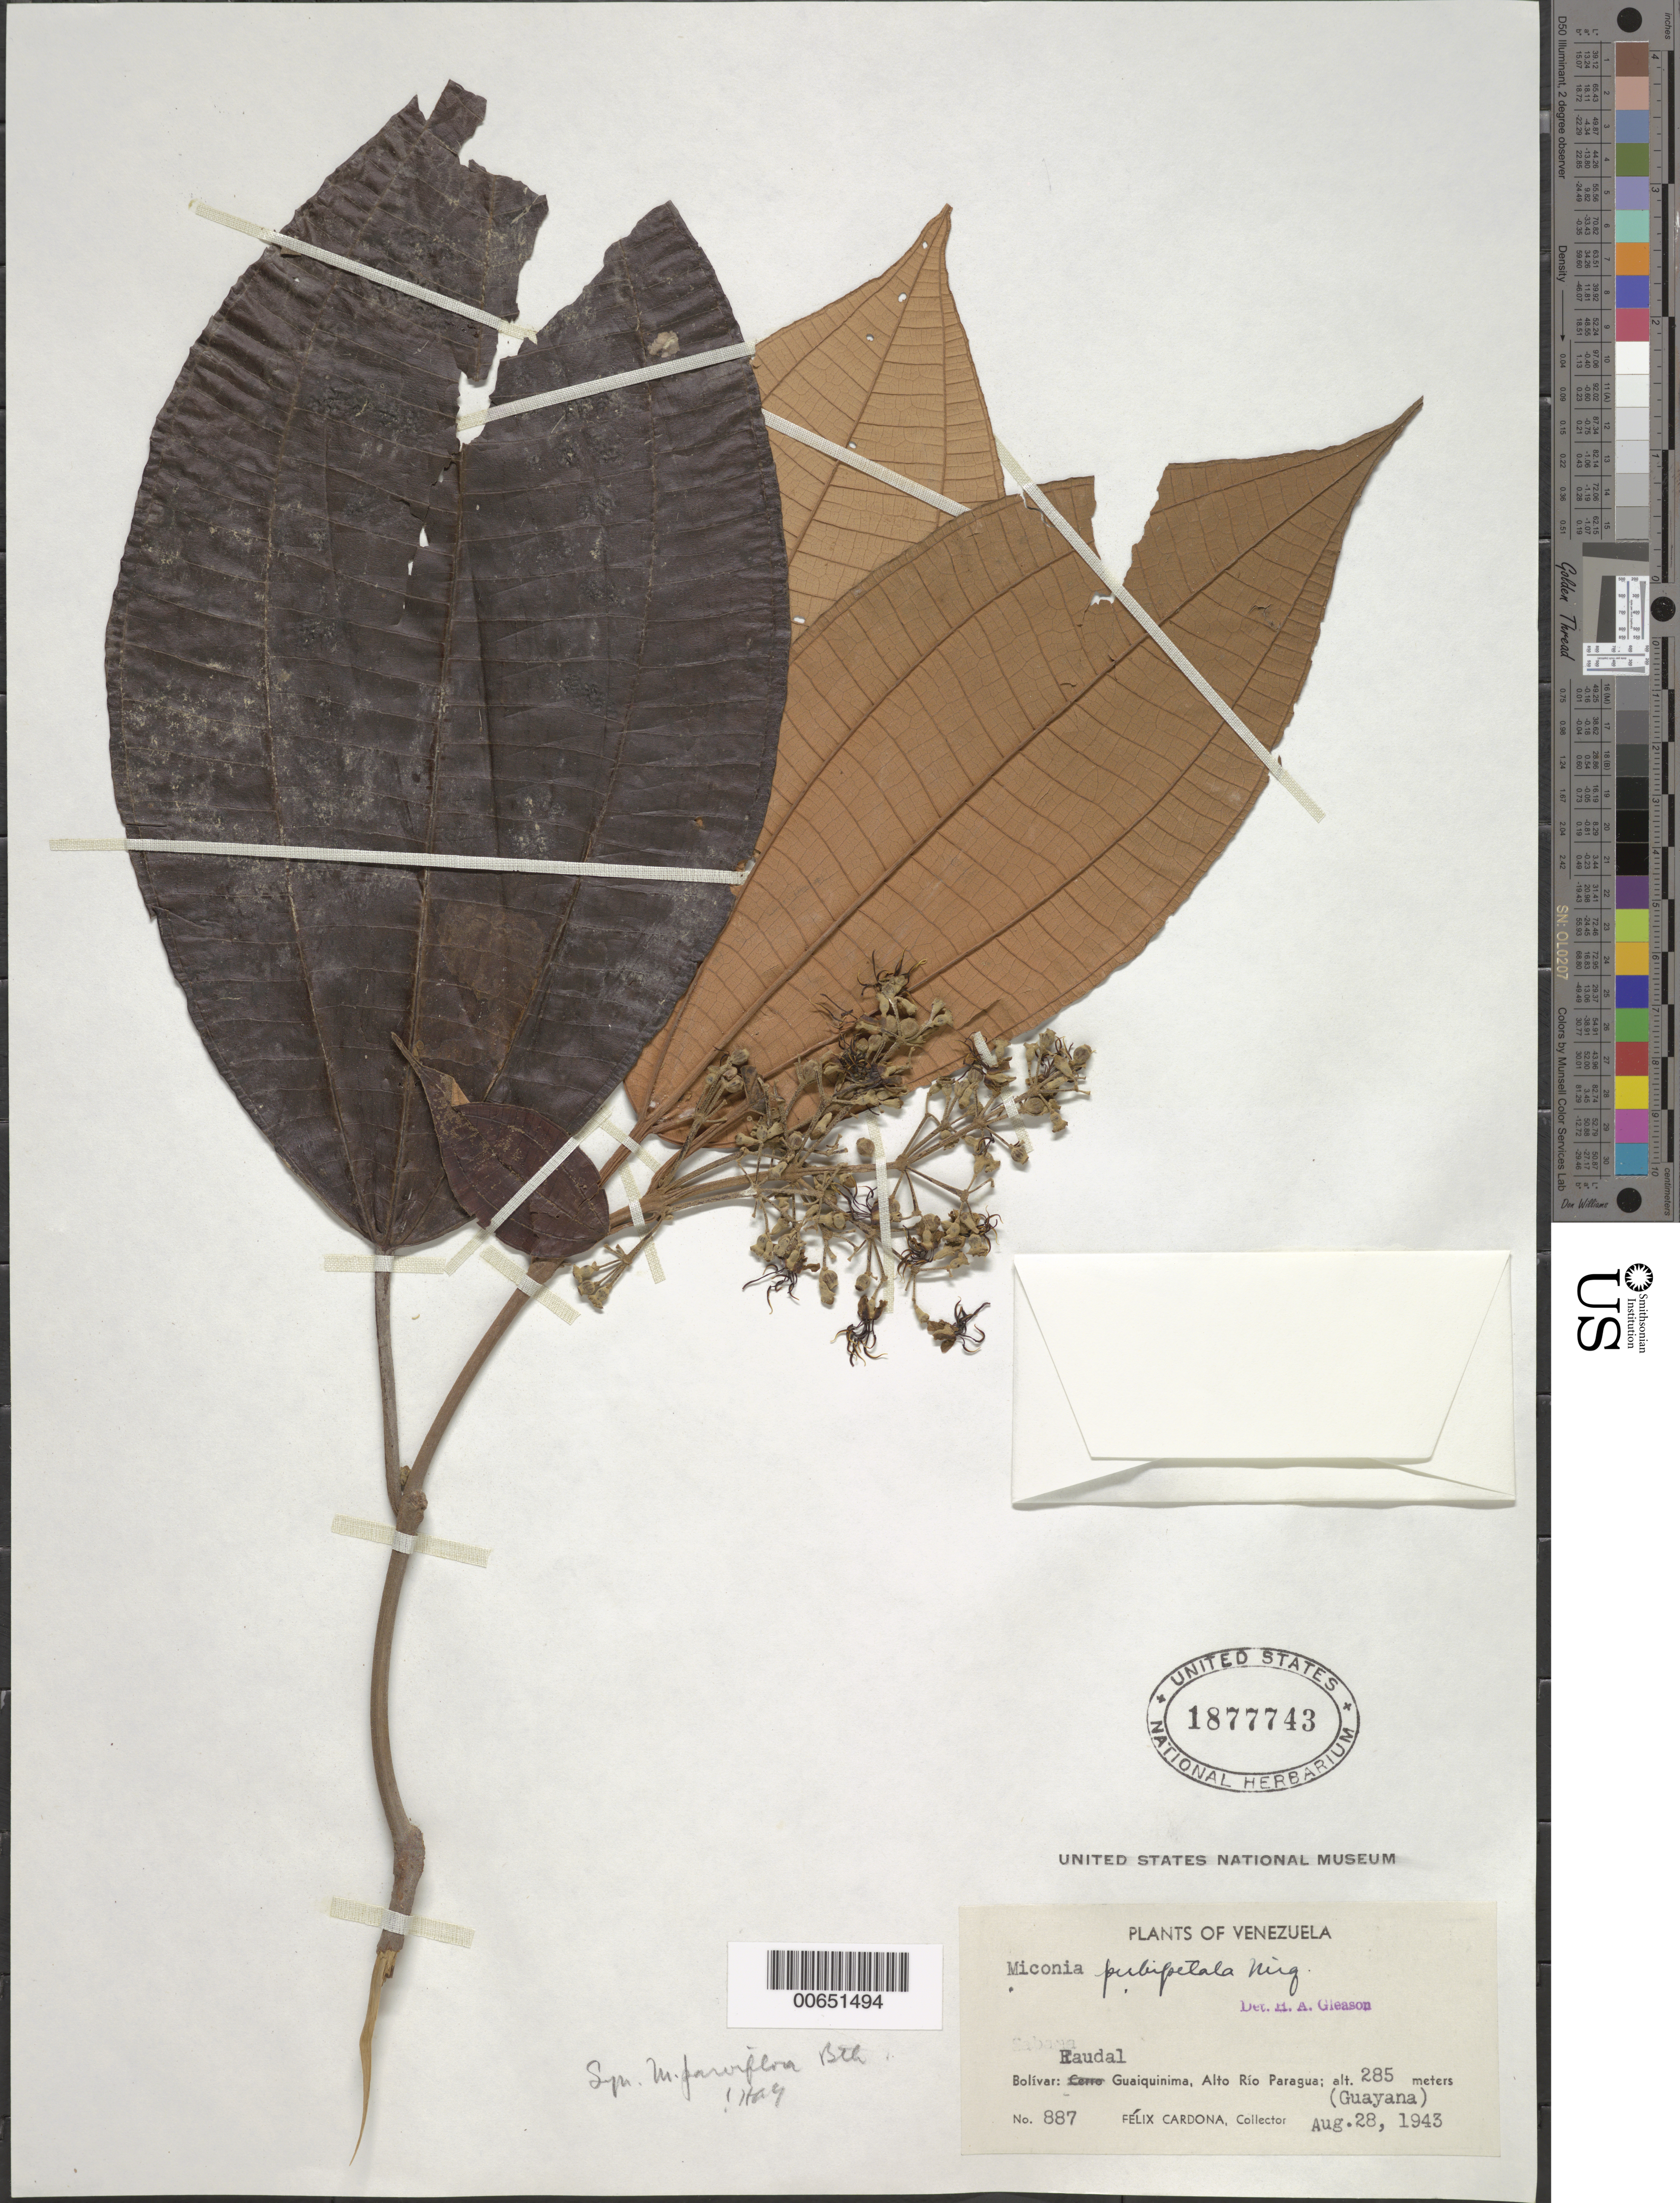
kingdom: Plantae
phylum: Tracheophyta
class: Magnoliopsida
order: Myrtales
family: Melastomataceae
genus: Miconia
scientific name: Miconia pubipetala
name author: Miq.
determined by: Gleason, H. A.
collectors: F. Cardona Puig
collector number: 887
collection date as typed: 28-Aug-43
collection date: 1943-08-28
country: Venezuela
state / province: Bolívar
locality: Alto Río Paragua, Río Karun, Raudal Guaiquinima (Guayana)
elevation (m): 285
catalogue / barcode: US 1877743